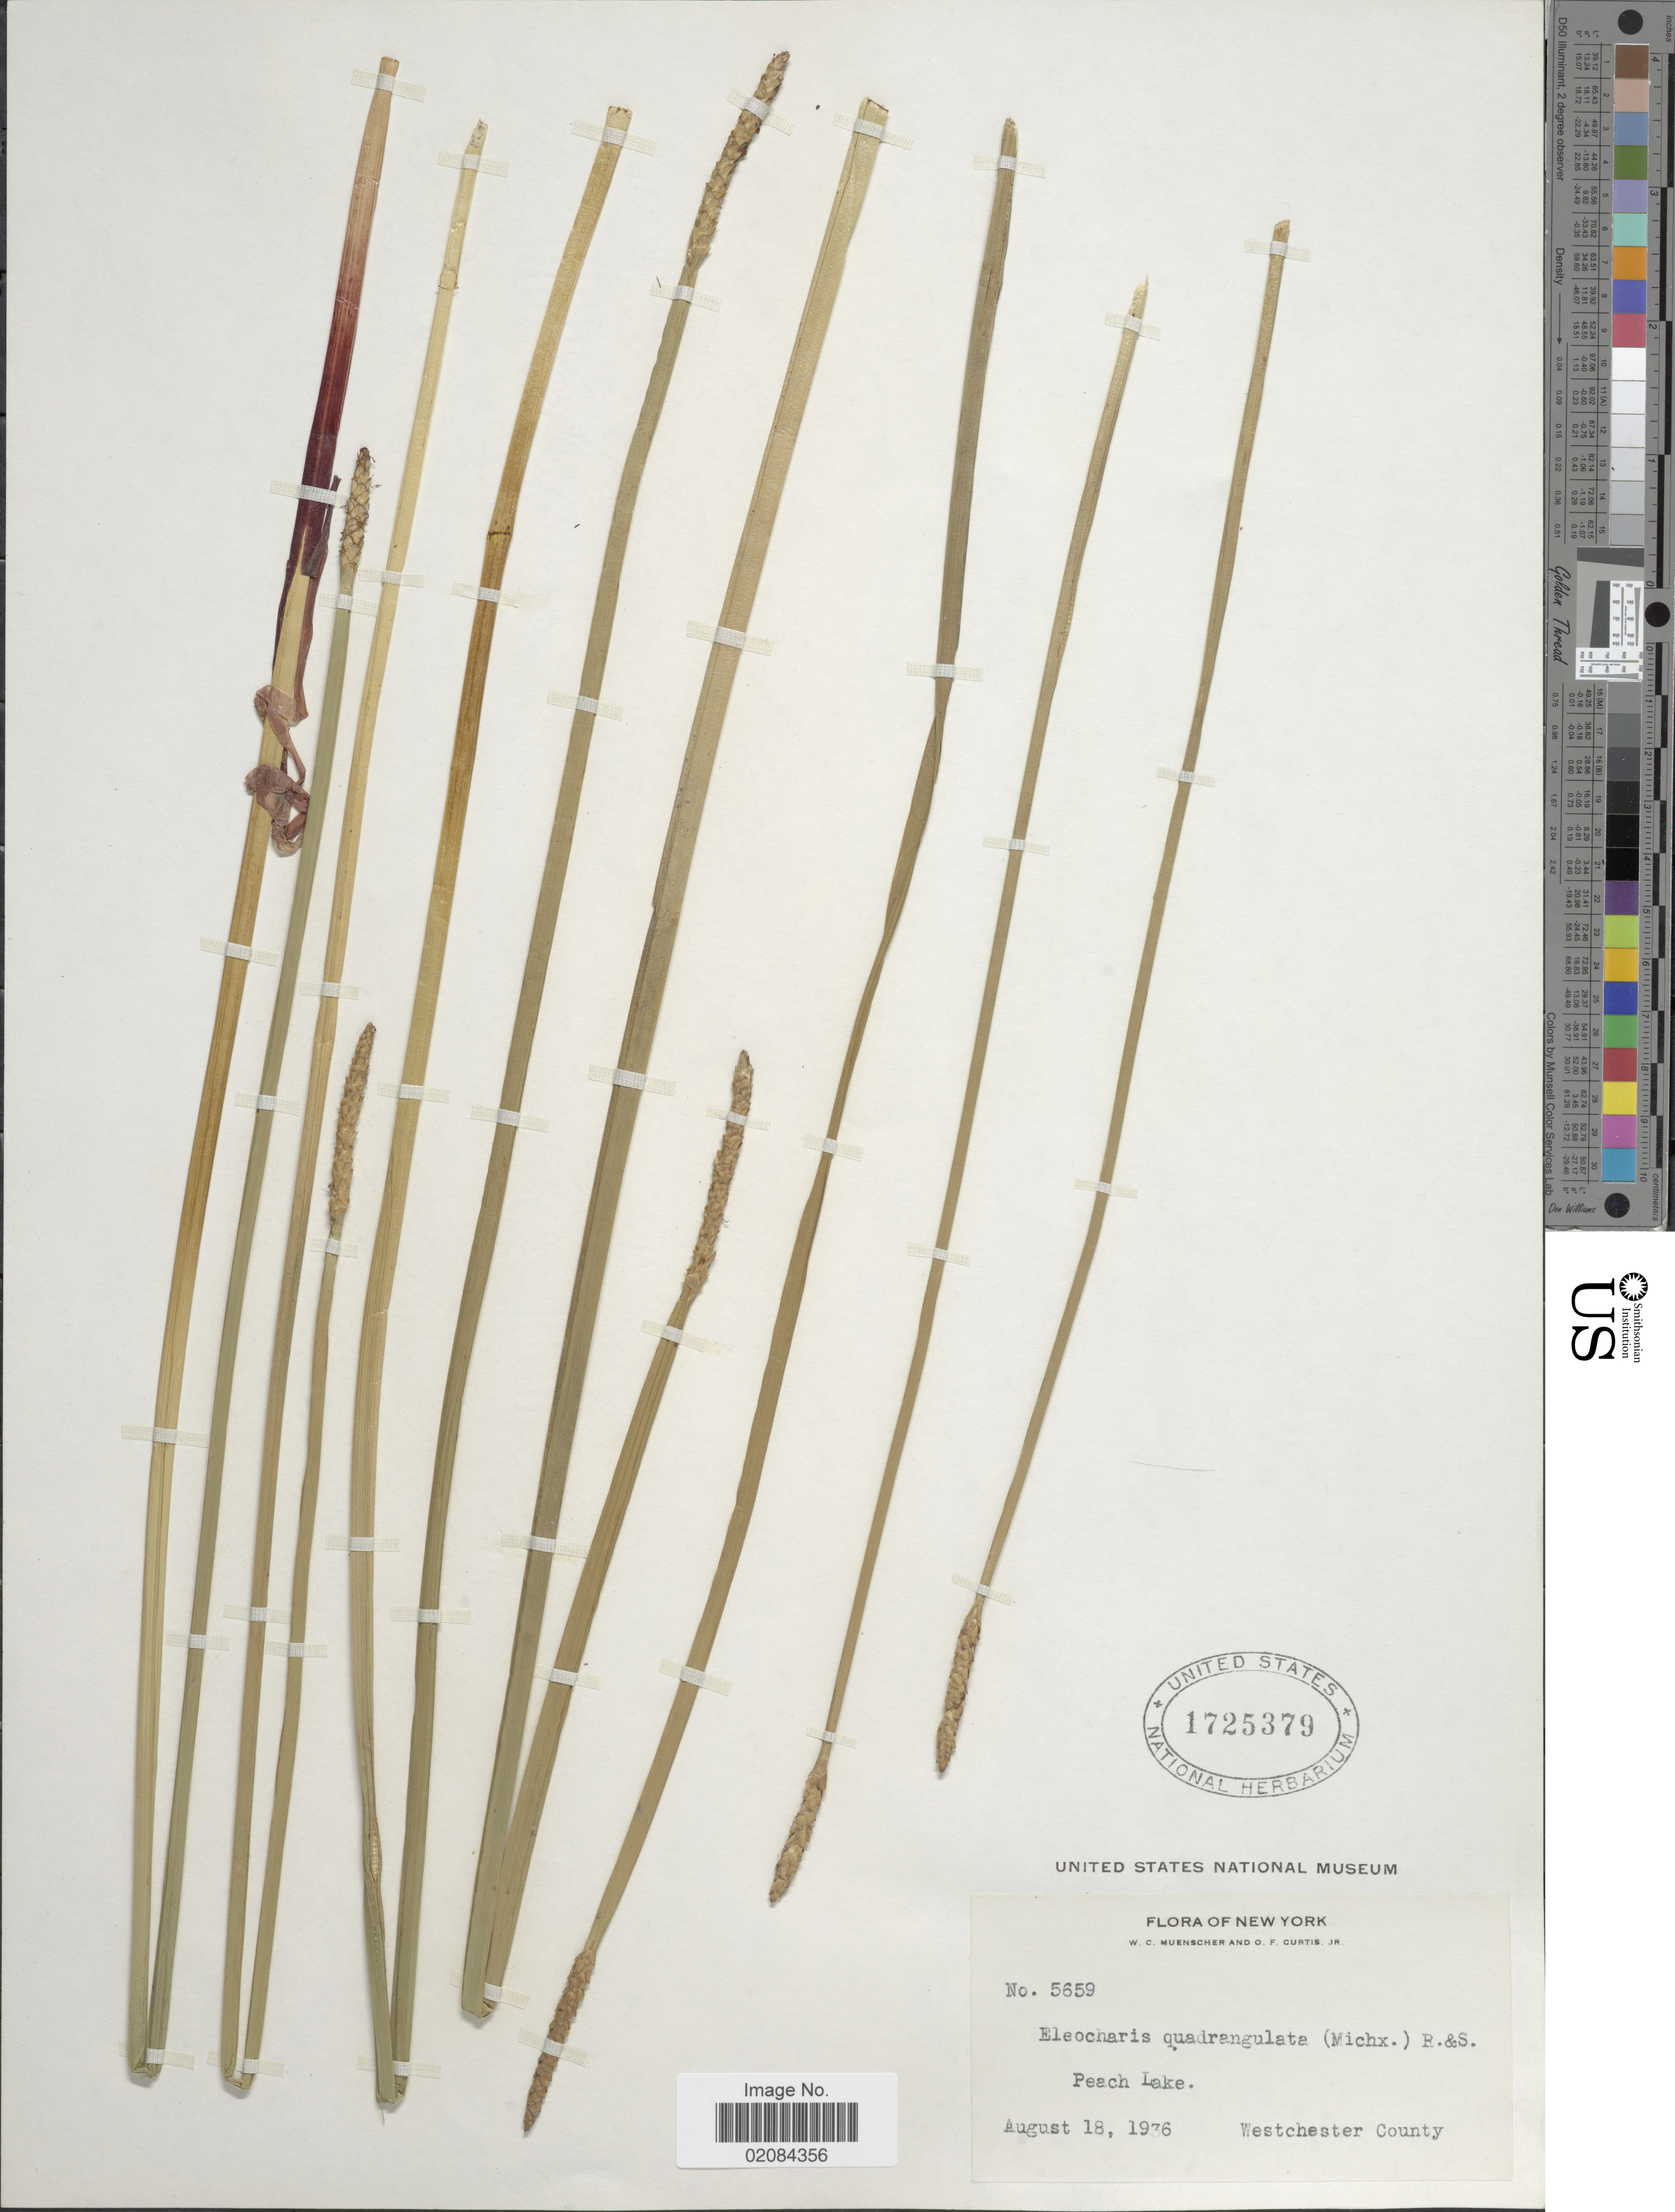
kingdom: Plantae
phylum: Tracheophyta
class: Liliopsida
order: Poales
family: Cyperaceae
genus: Eleocharis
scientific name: Eleocharis quadrangulata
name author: (Michx.) Roem. & Schult.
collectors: W. Muenscher & O. Curtis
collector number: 5659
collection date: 1936-08-18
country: United States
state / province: New York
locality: Peach Lake. Westchester County. New York.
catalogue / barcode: US 1725379